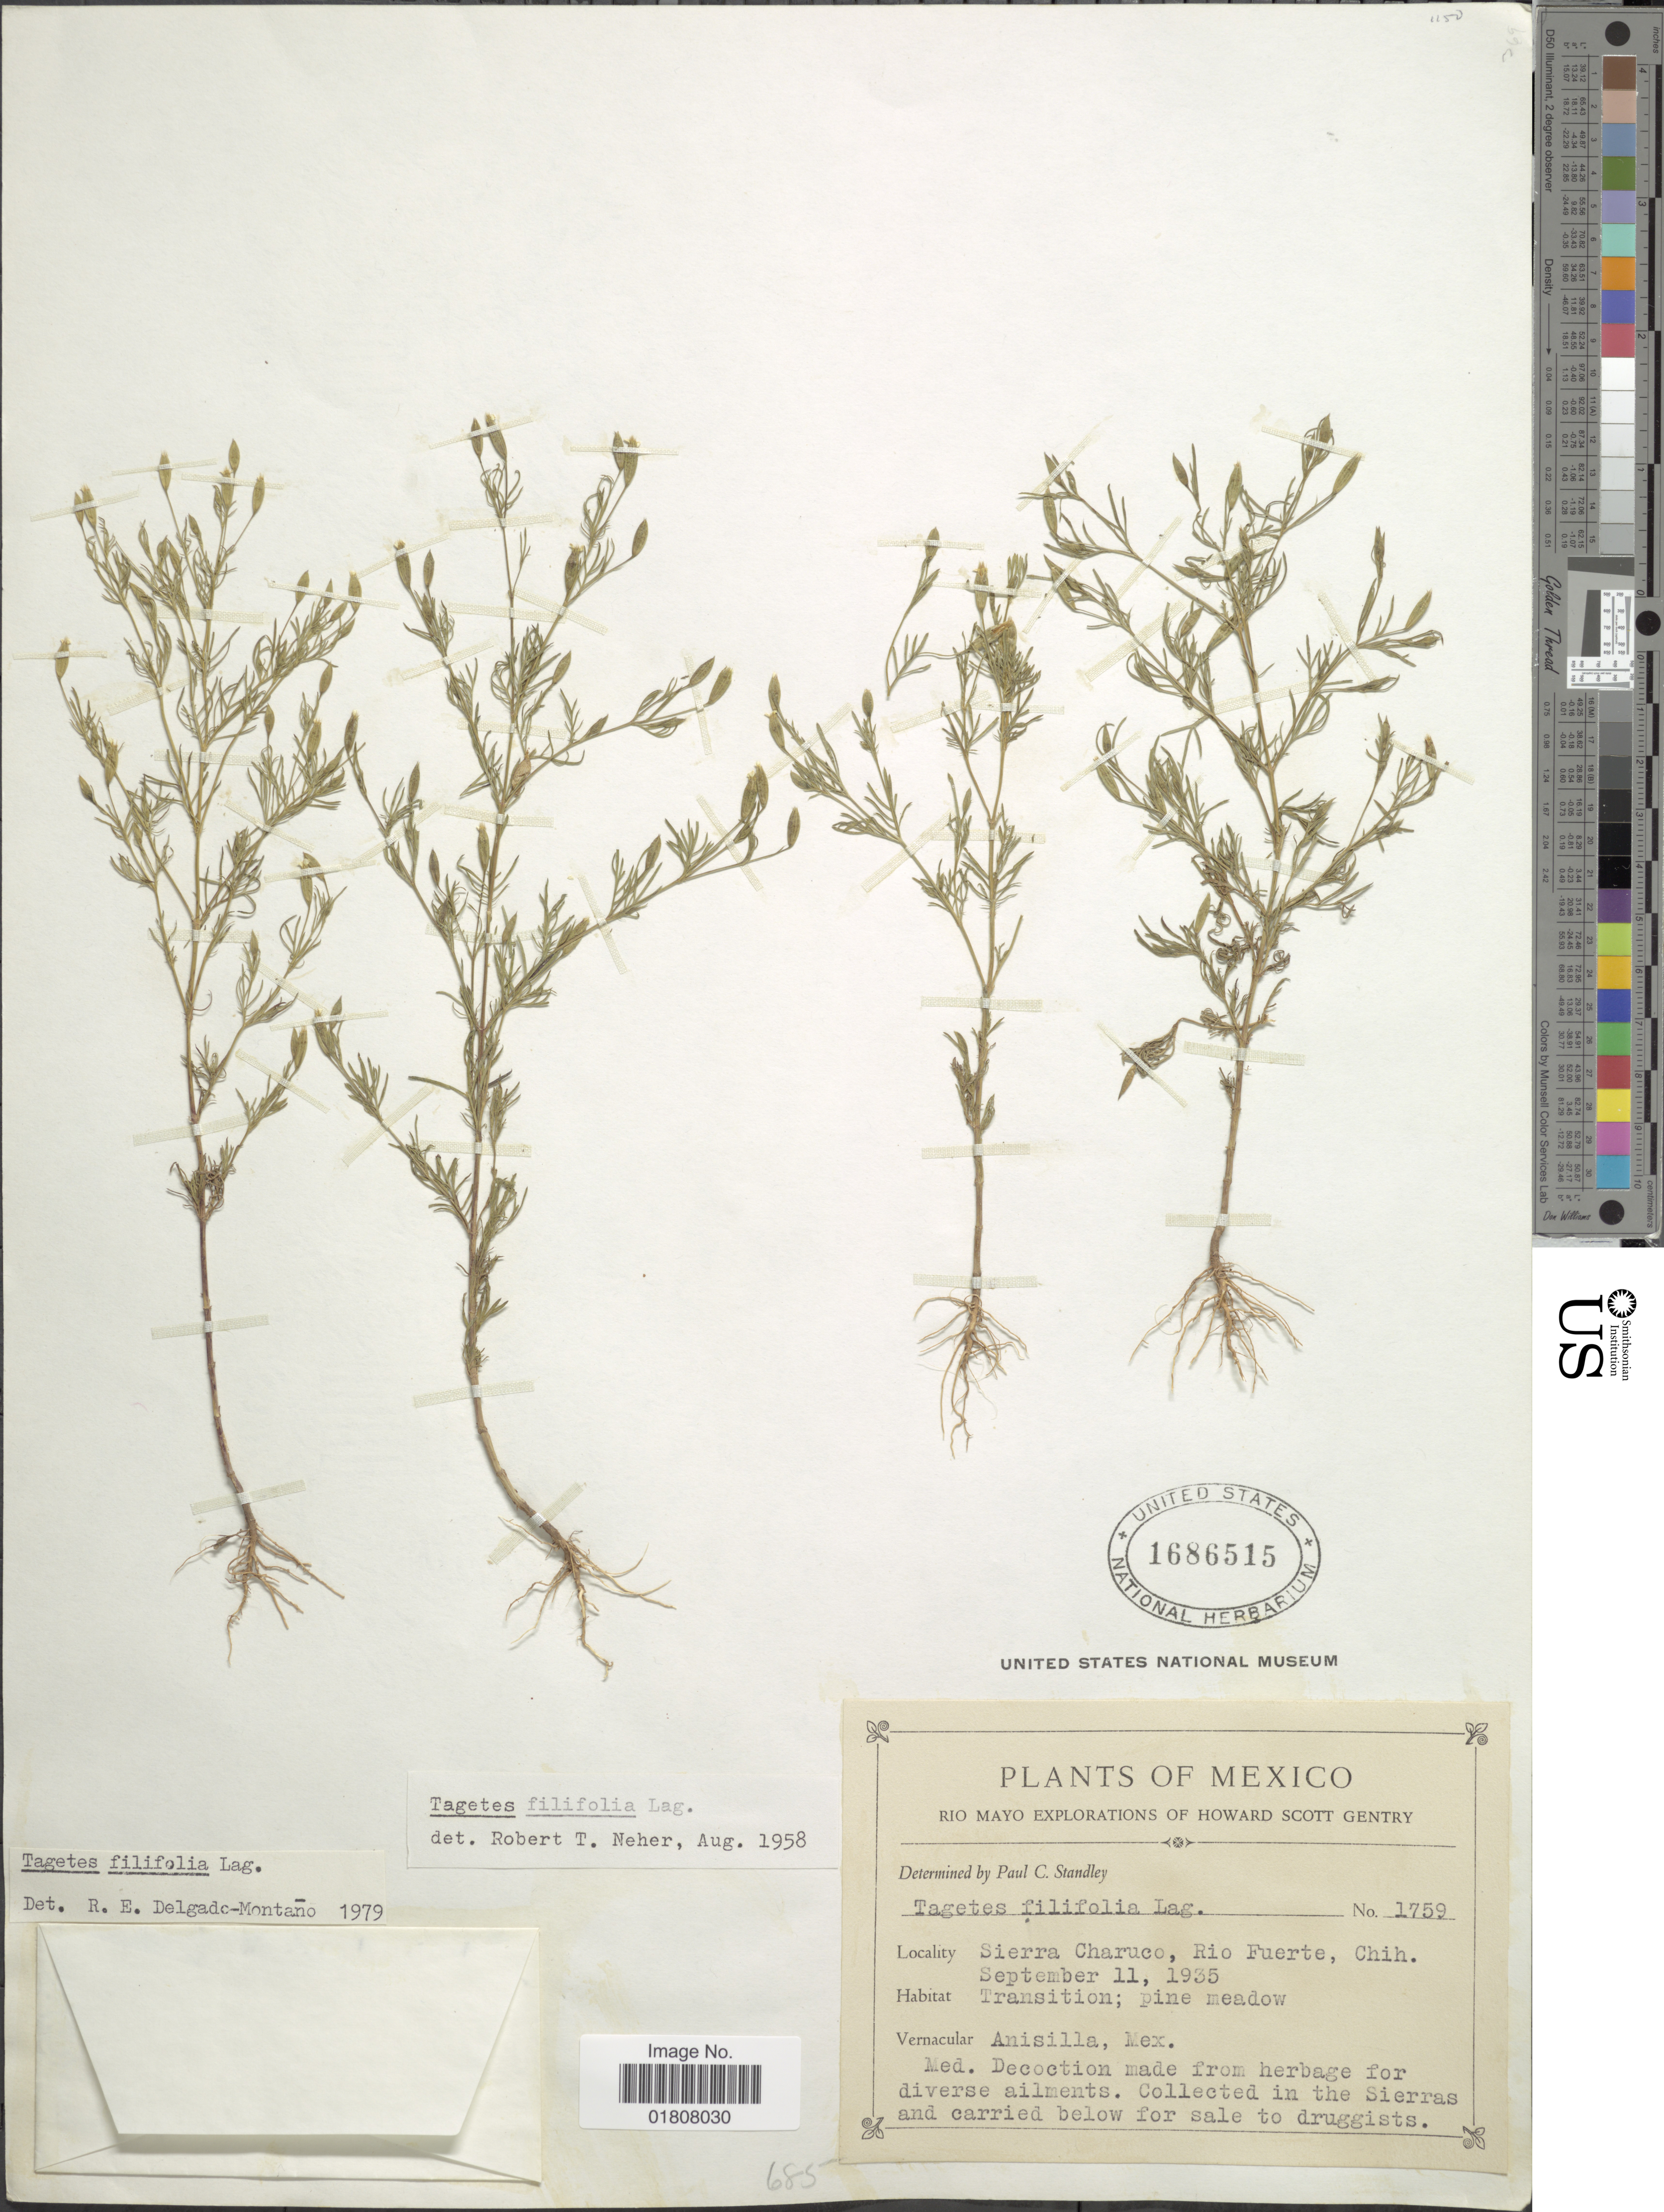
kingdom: Plantae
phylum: Tracheophyta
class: Magnoliopsida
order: Asterales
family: Asteraceae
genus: Tagetes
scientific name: Tagetes filifolia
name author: Lag.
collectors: H. S. Gentry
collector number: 1759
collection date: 1935-09-11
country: Mexico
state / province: Chihuahua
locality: Rio Mayo, Sierra Charuco, Rio Fuerte, Chih.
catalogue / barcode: US 1686515